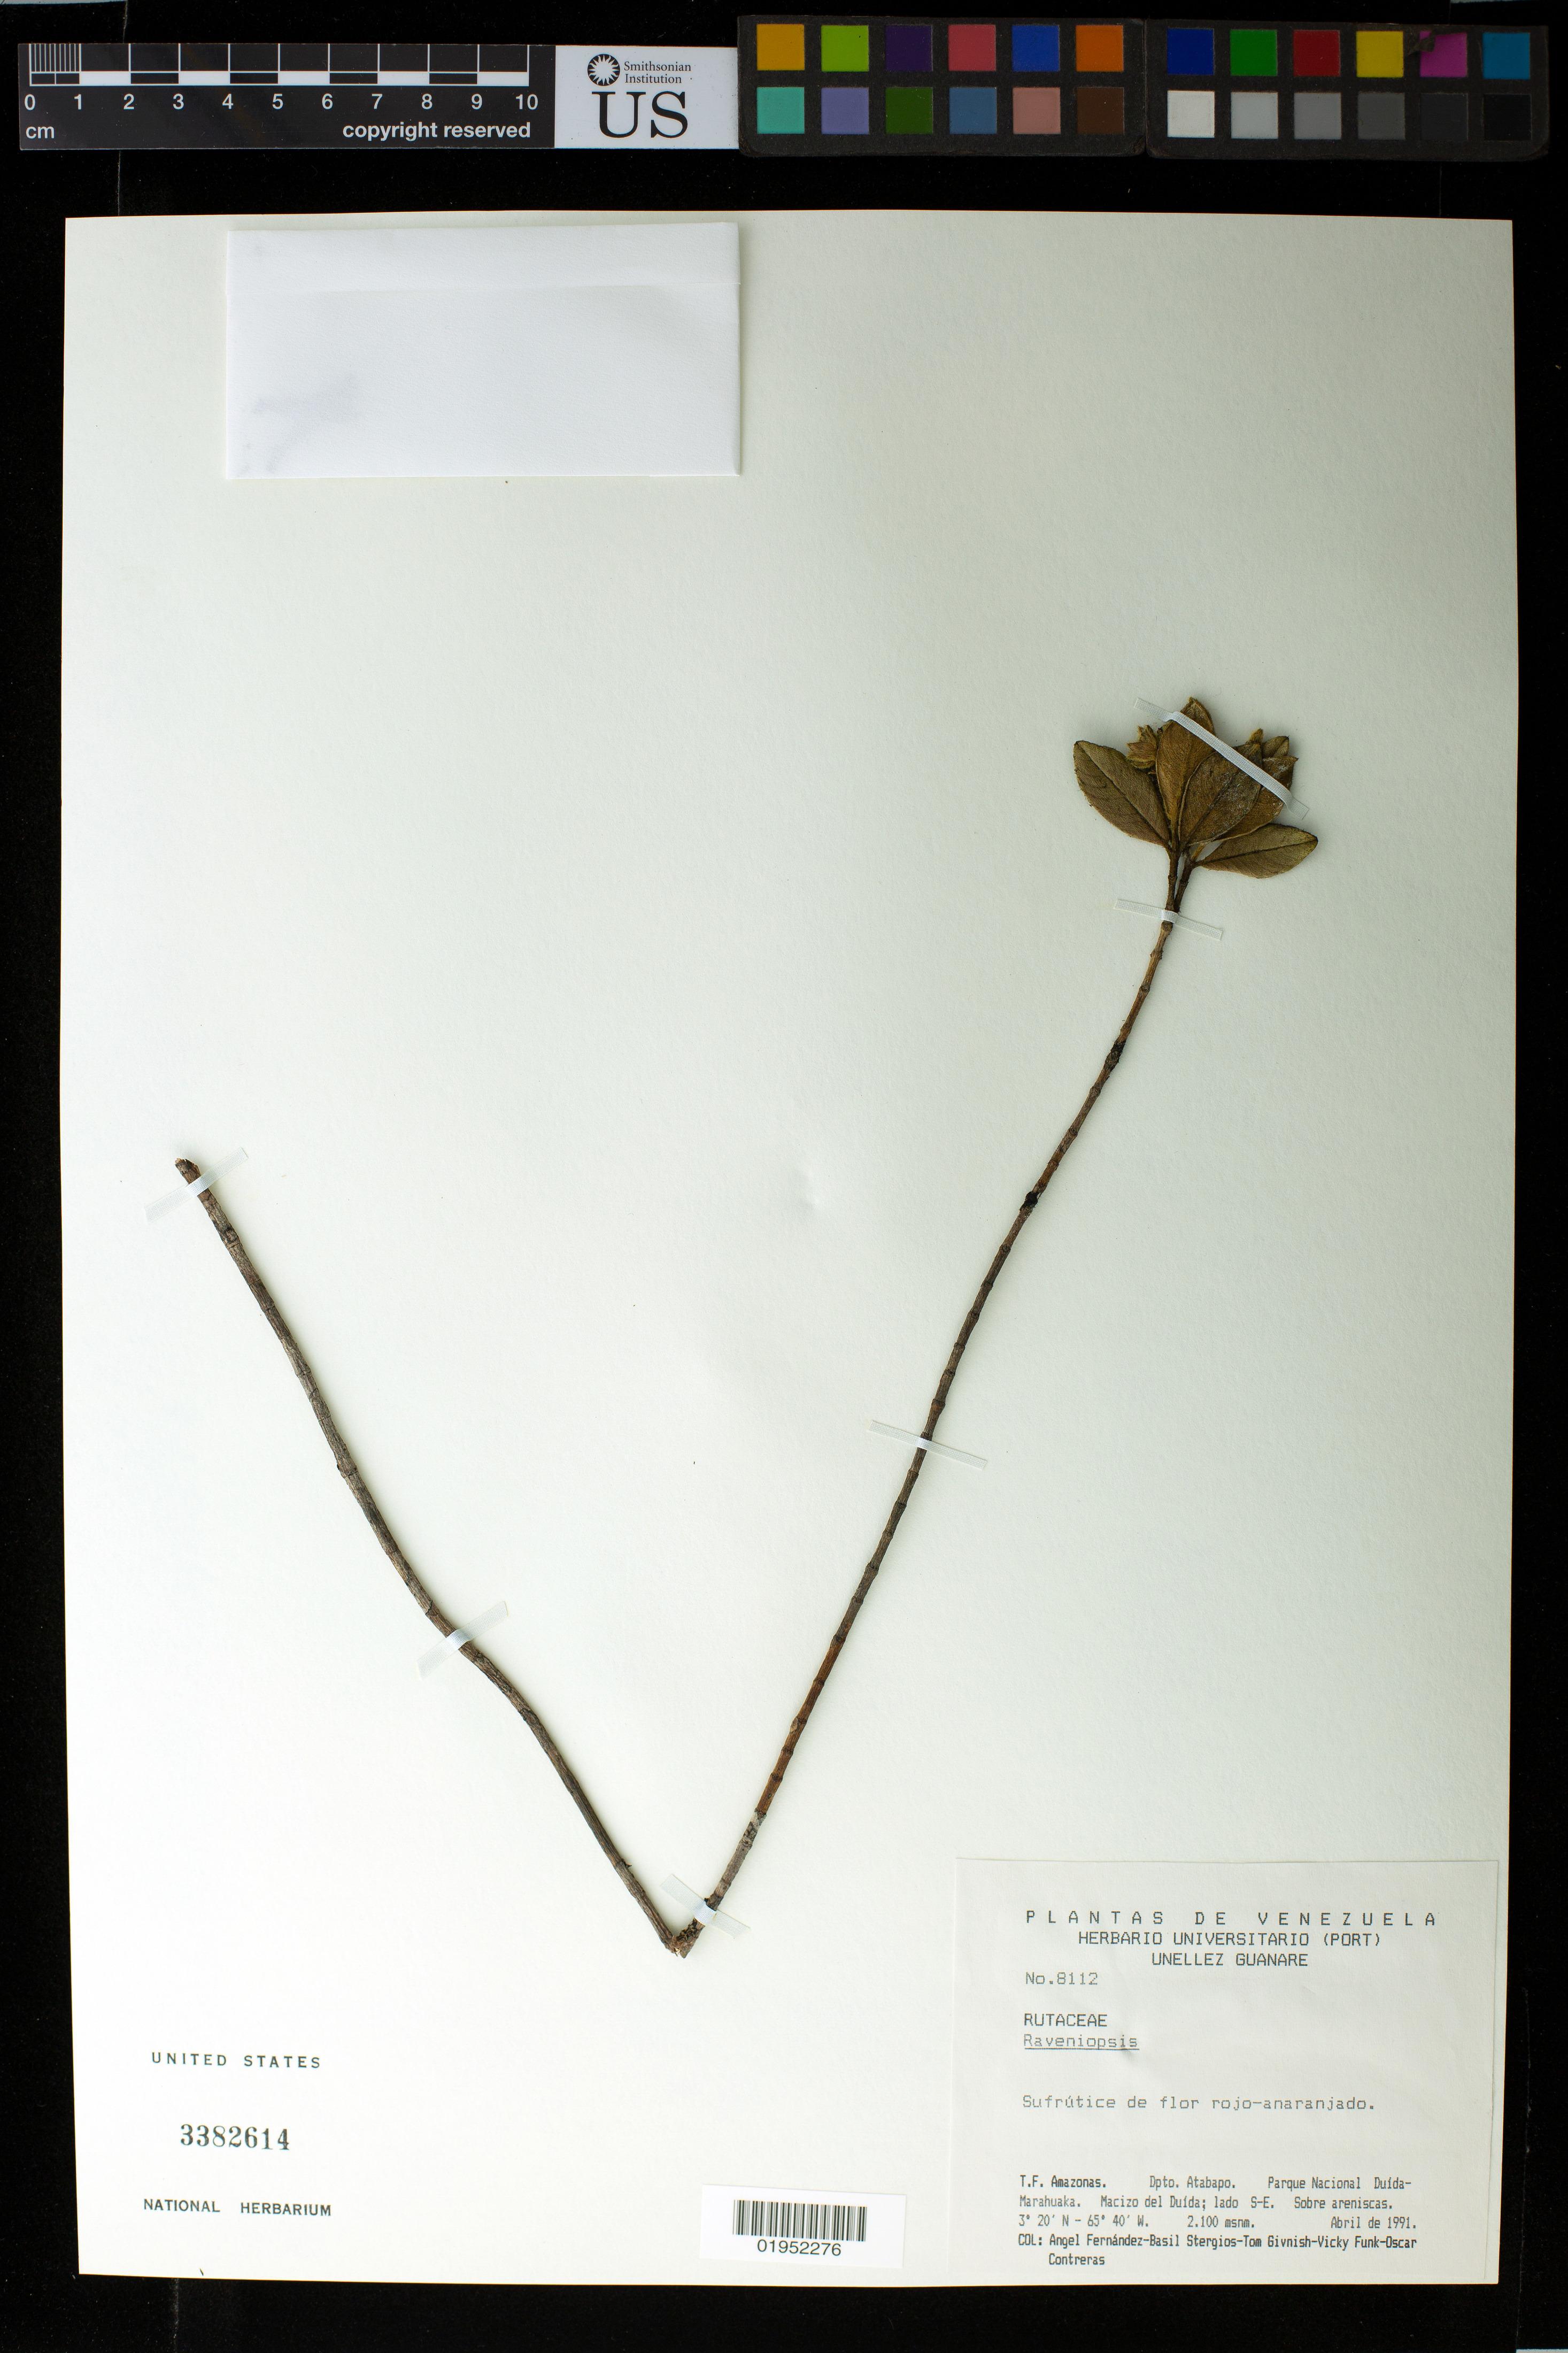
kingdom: Plantae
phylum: Tracheophyta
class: Magnoliopsida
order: Sapindales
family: Rutaceae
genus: Raveniopsis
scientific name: Raveniopsis sp.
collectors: A. Fernández, B. G. Stergios, T. J. Givnish, V. Funk & O. Contreras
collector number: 8112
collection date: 1991-04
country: Venezuela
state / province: Amazonas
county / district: Atabapo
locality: Parque Nacional Duída-Marahuaka, Macizo del Duída, lado SE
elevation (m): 2100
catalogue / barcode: US 3382614